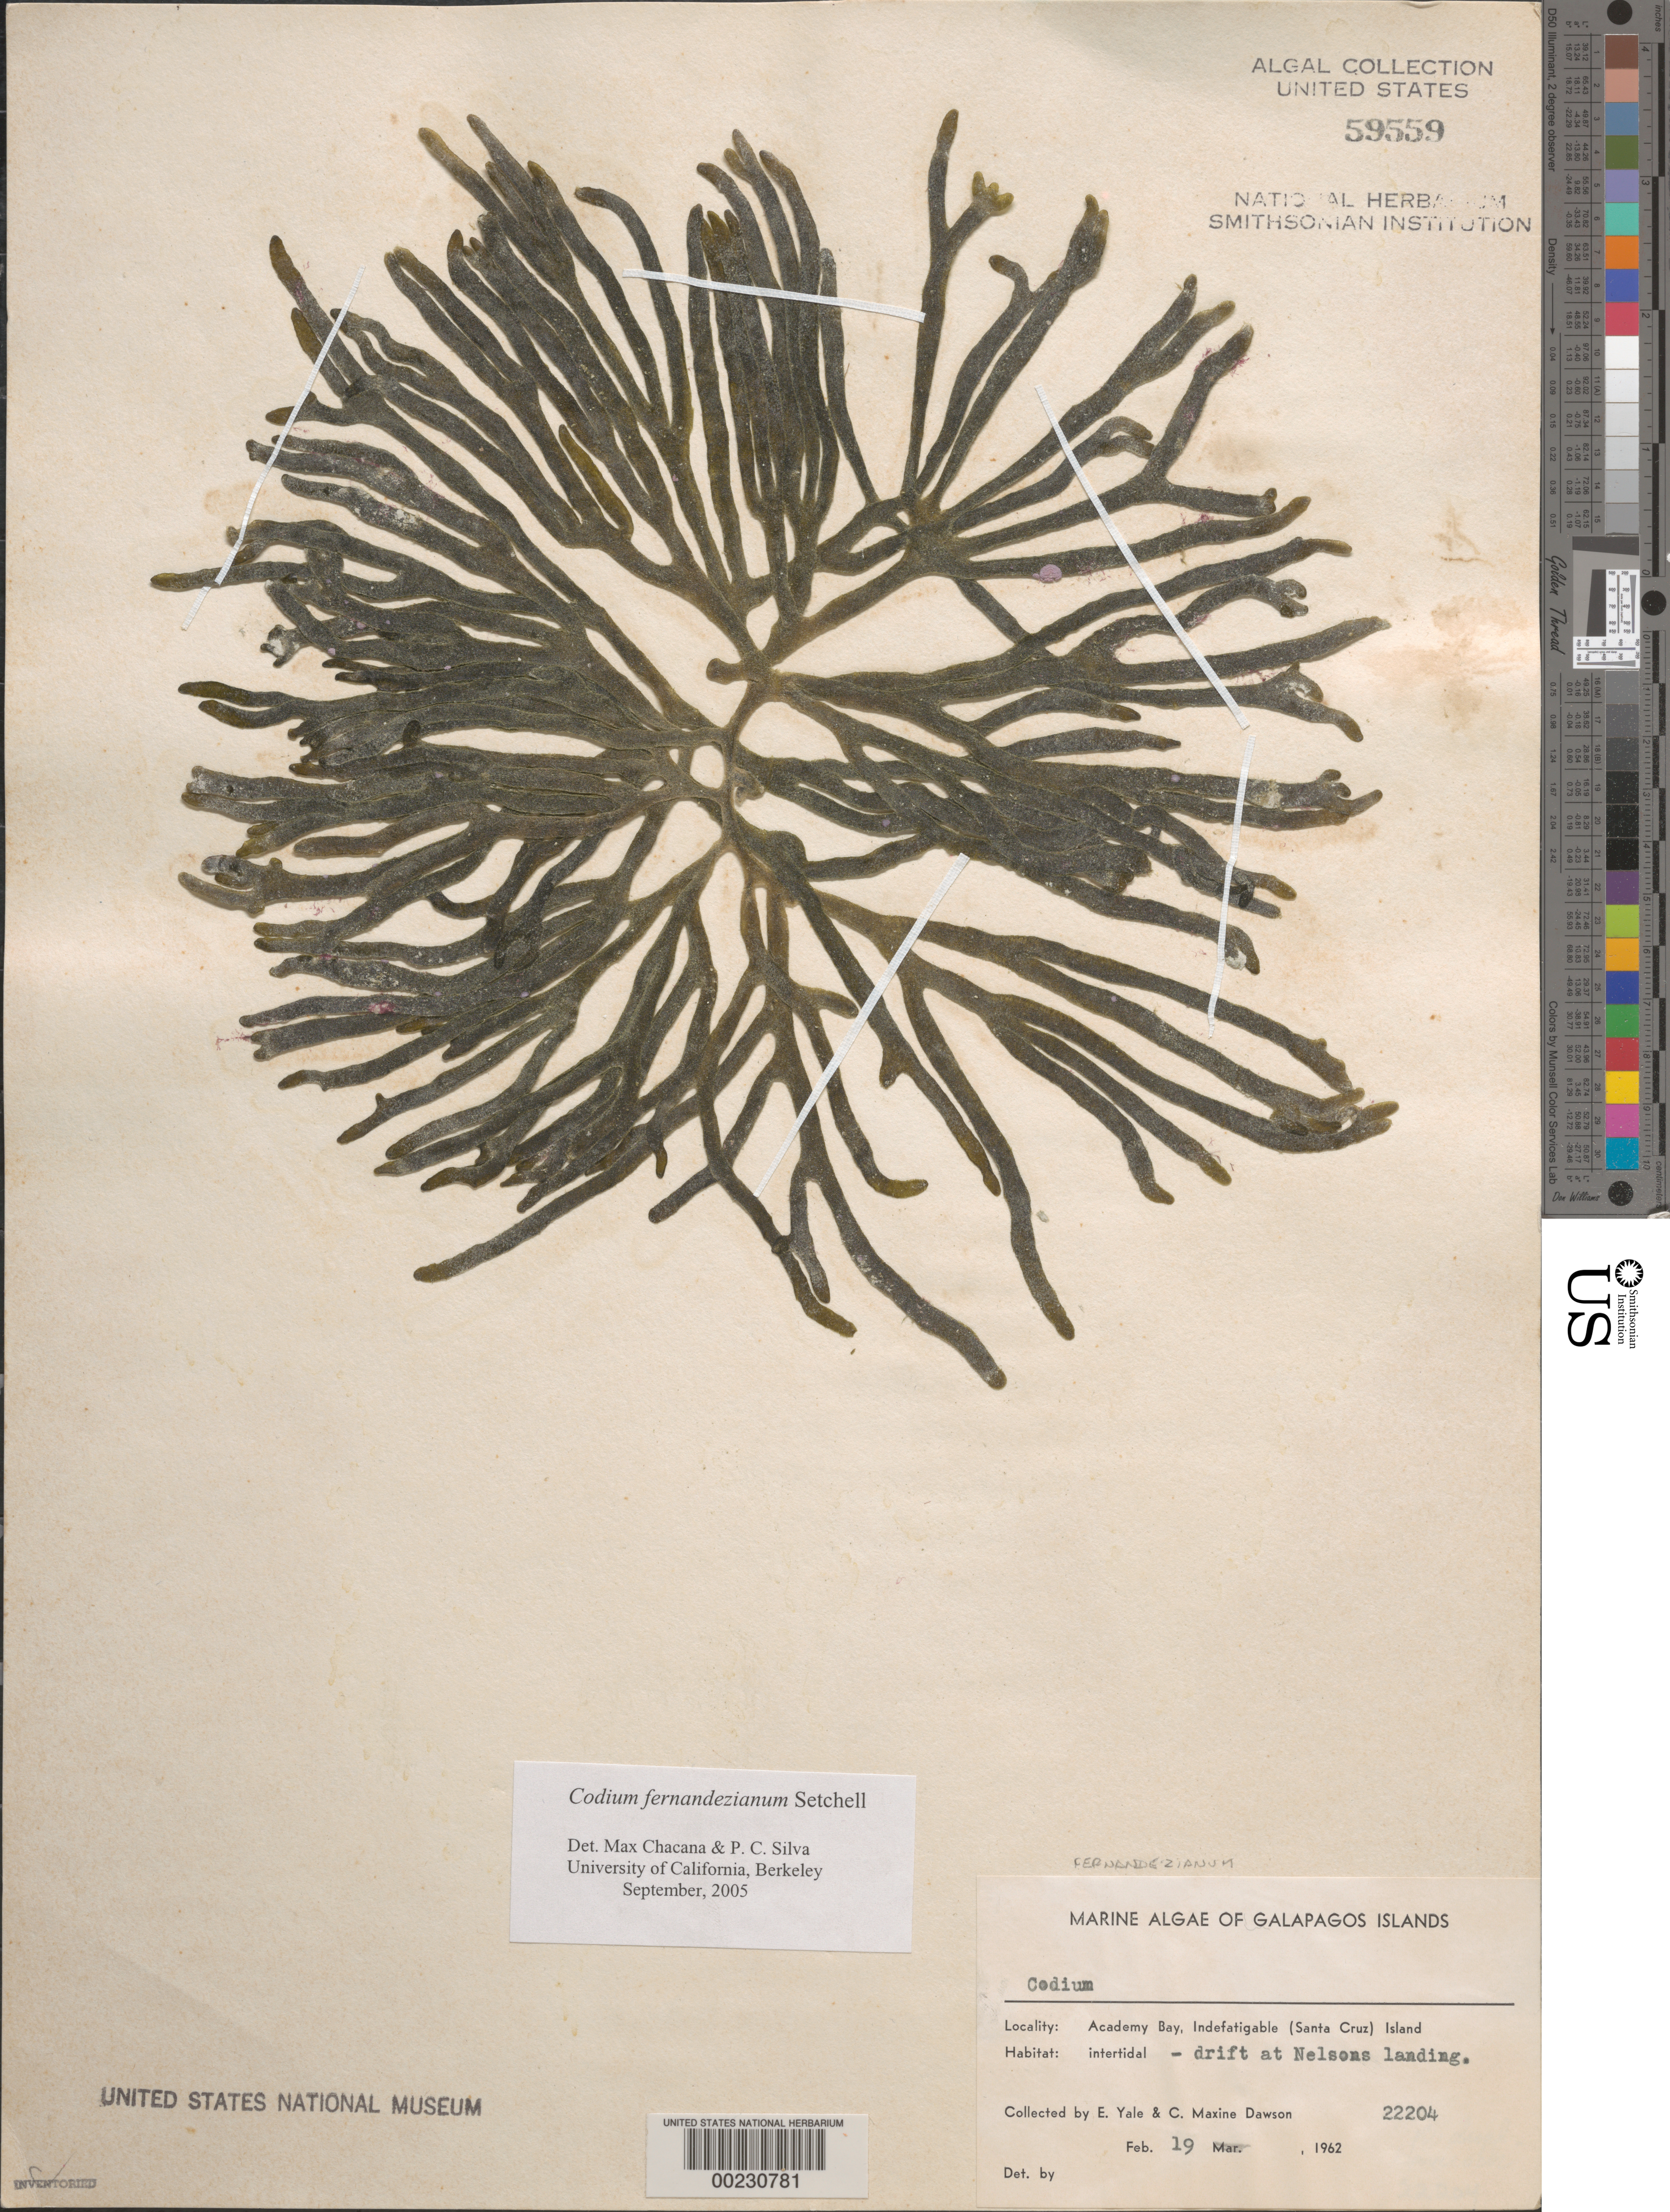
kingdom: Plantae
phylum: Chlorophyta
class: Ulvophyceae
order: Bryopsidales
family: Codiaceae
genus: Codium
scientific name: Codium fernandezianum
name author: Setch.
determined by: Chacana, M. E.; Silva, P. C.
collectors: E. Y. Dawson & C. M. Dawson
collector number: EYD 22204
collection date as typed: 19 Feb 1962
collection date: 1962-02-19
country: Ecuador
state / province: Colón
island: Santa Cruz [Indefatigable, Chaves]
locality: Nelsons Landing, Academy Bay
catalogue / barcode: US 59559